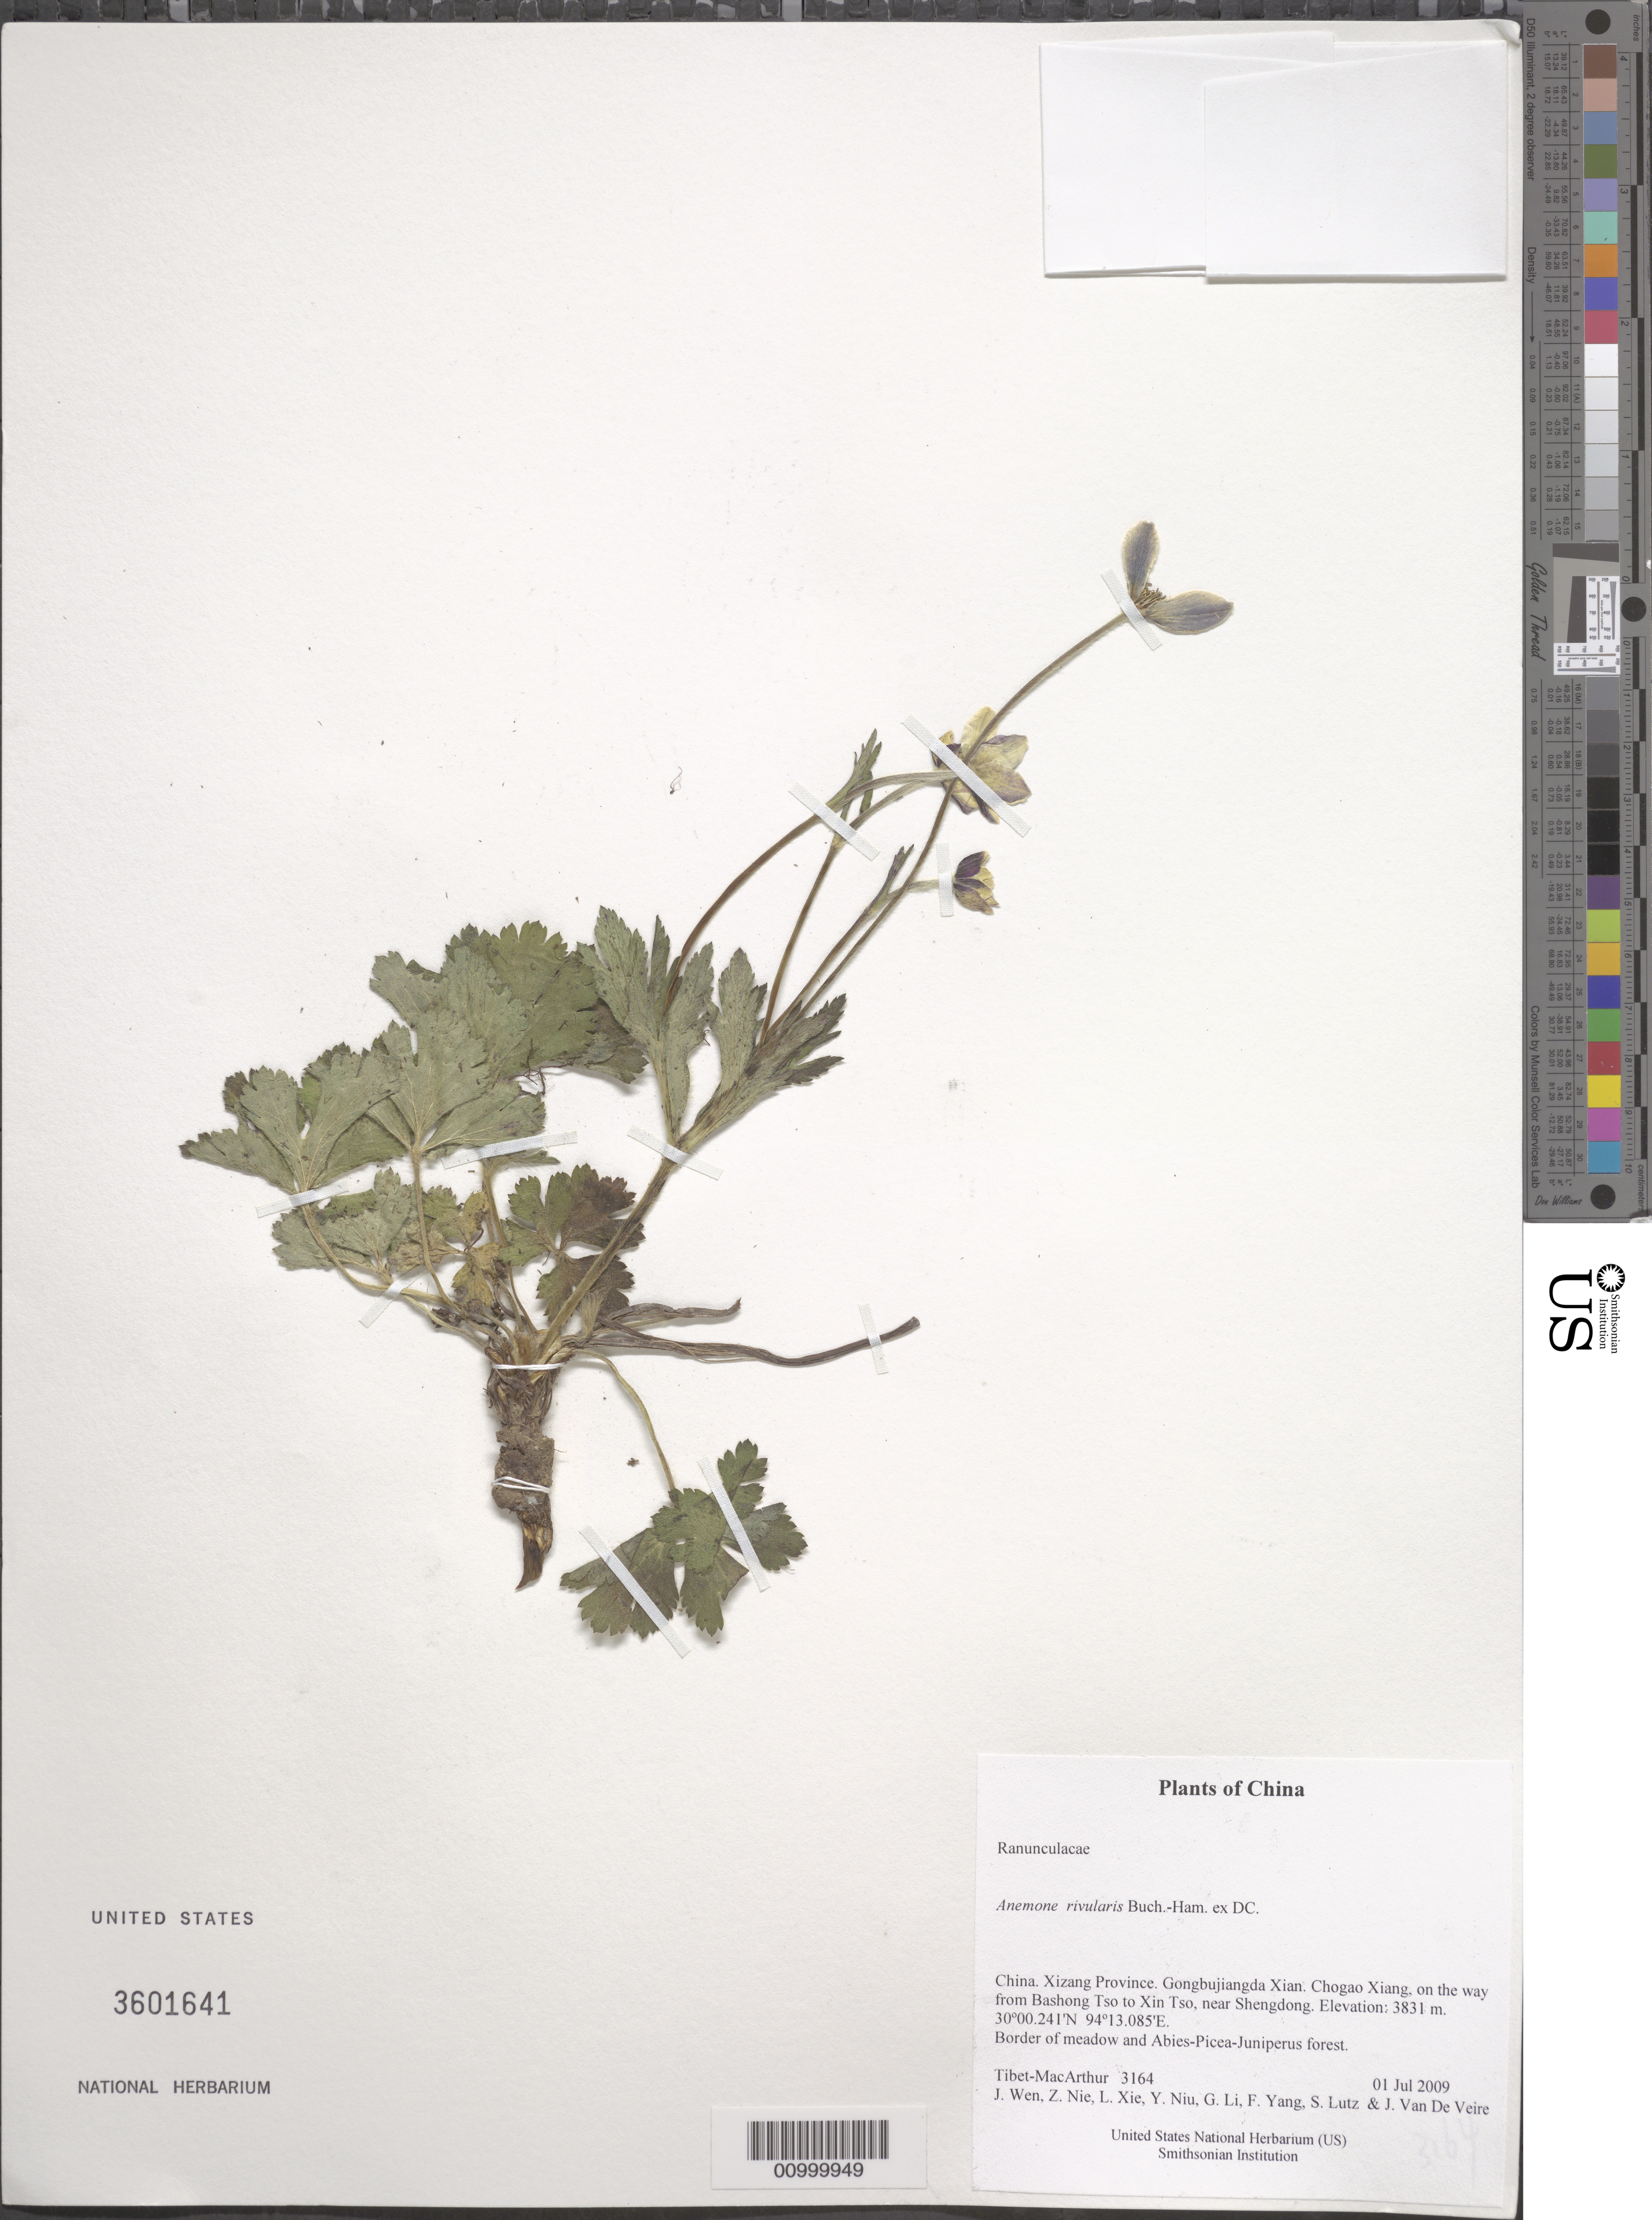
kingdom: Plantae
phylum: Tracheophyta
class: Magnoliopsida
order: Ranunculales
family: Ranunculaceae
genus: Anemone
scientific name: Anemone rivularis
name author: Buch.-Ham. ex DC.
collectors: Tibet-MacArthur, J. Wen, Z. Nie, L. Xie, Y. Niu, G. Li, F. Yang, S. Lutz & J. Van De Veire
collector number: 3164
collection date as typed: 01 Jul 2009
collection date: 2009-07-01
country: China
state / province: Xizang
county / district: Gongbujiangda Xian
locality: Chogao Xiang, on the way from Bashong Tso to Xin Tso, near Shengdong.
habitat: Border of meadow and Abies-Picea-Juniperus forest.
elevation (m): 3831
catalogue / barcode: US 3601641